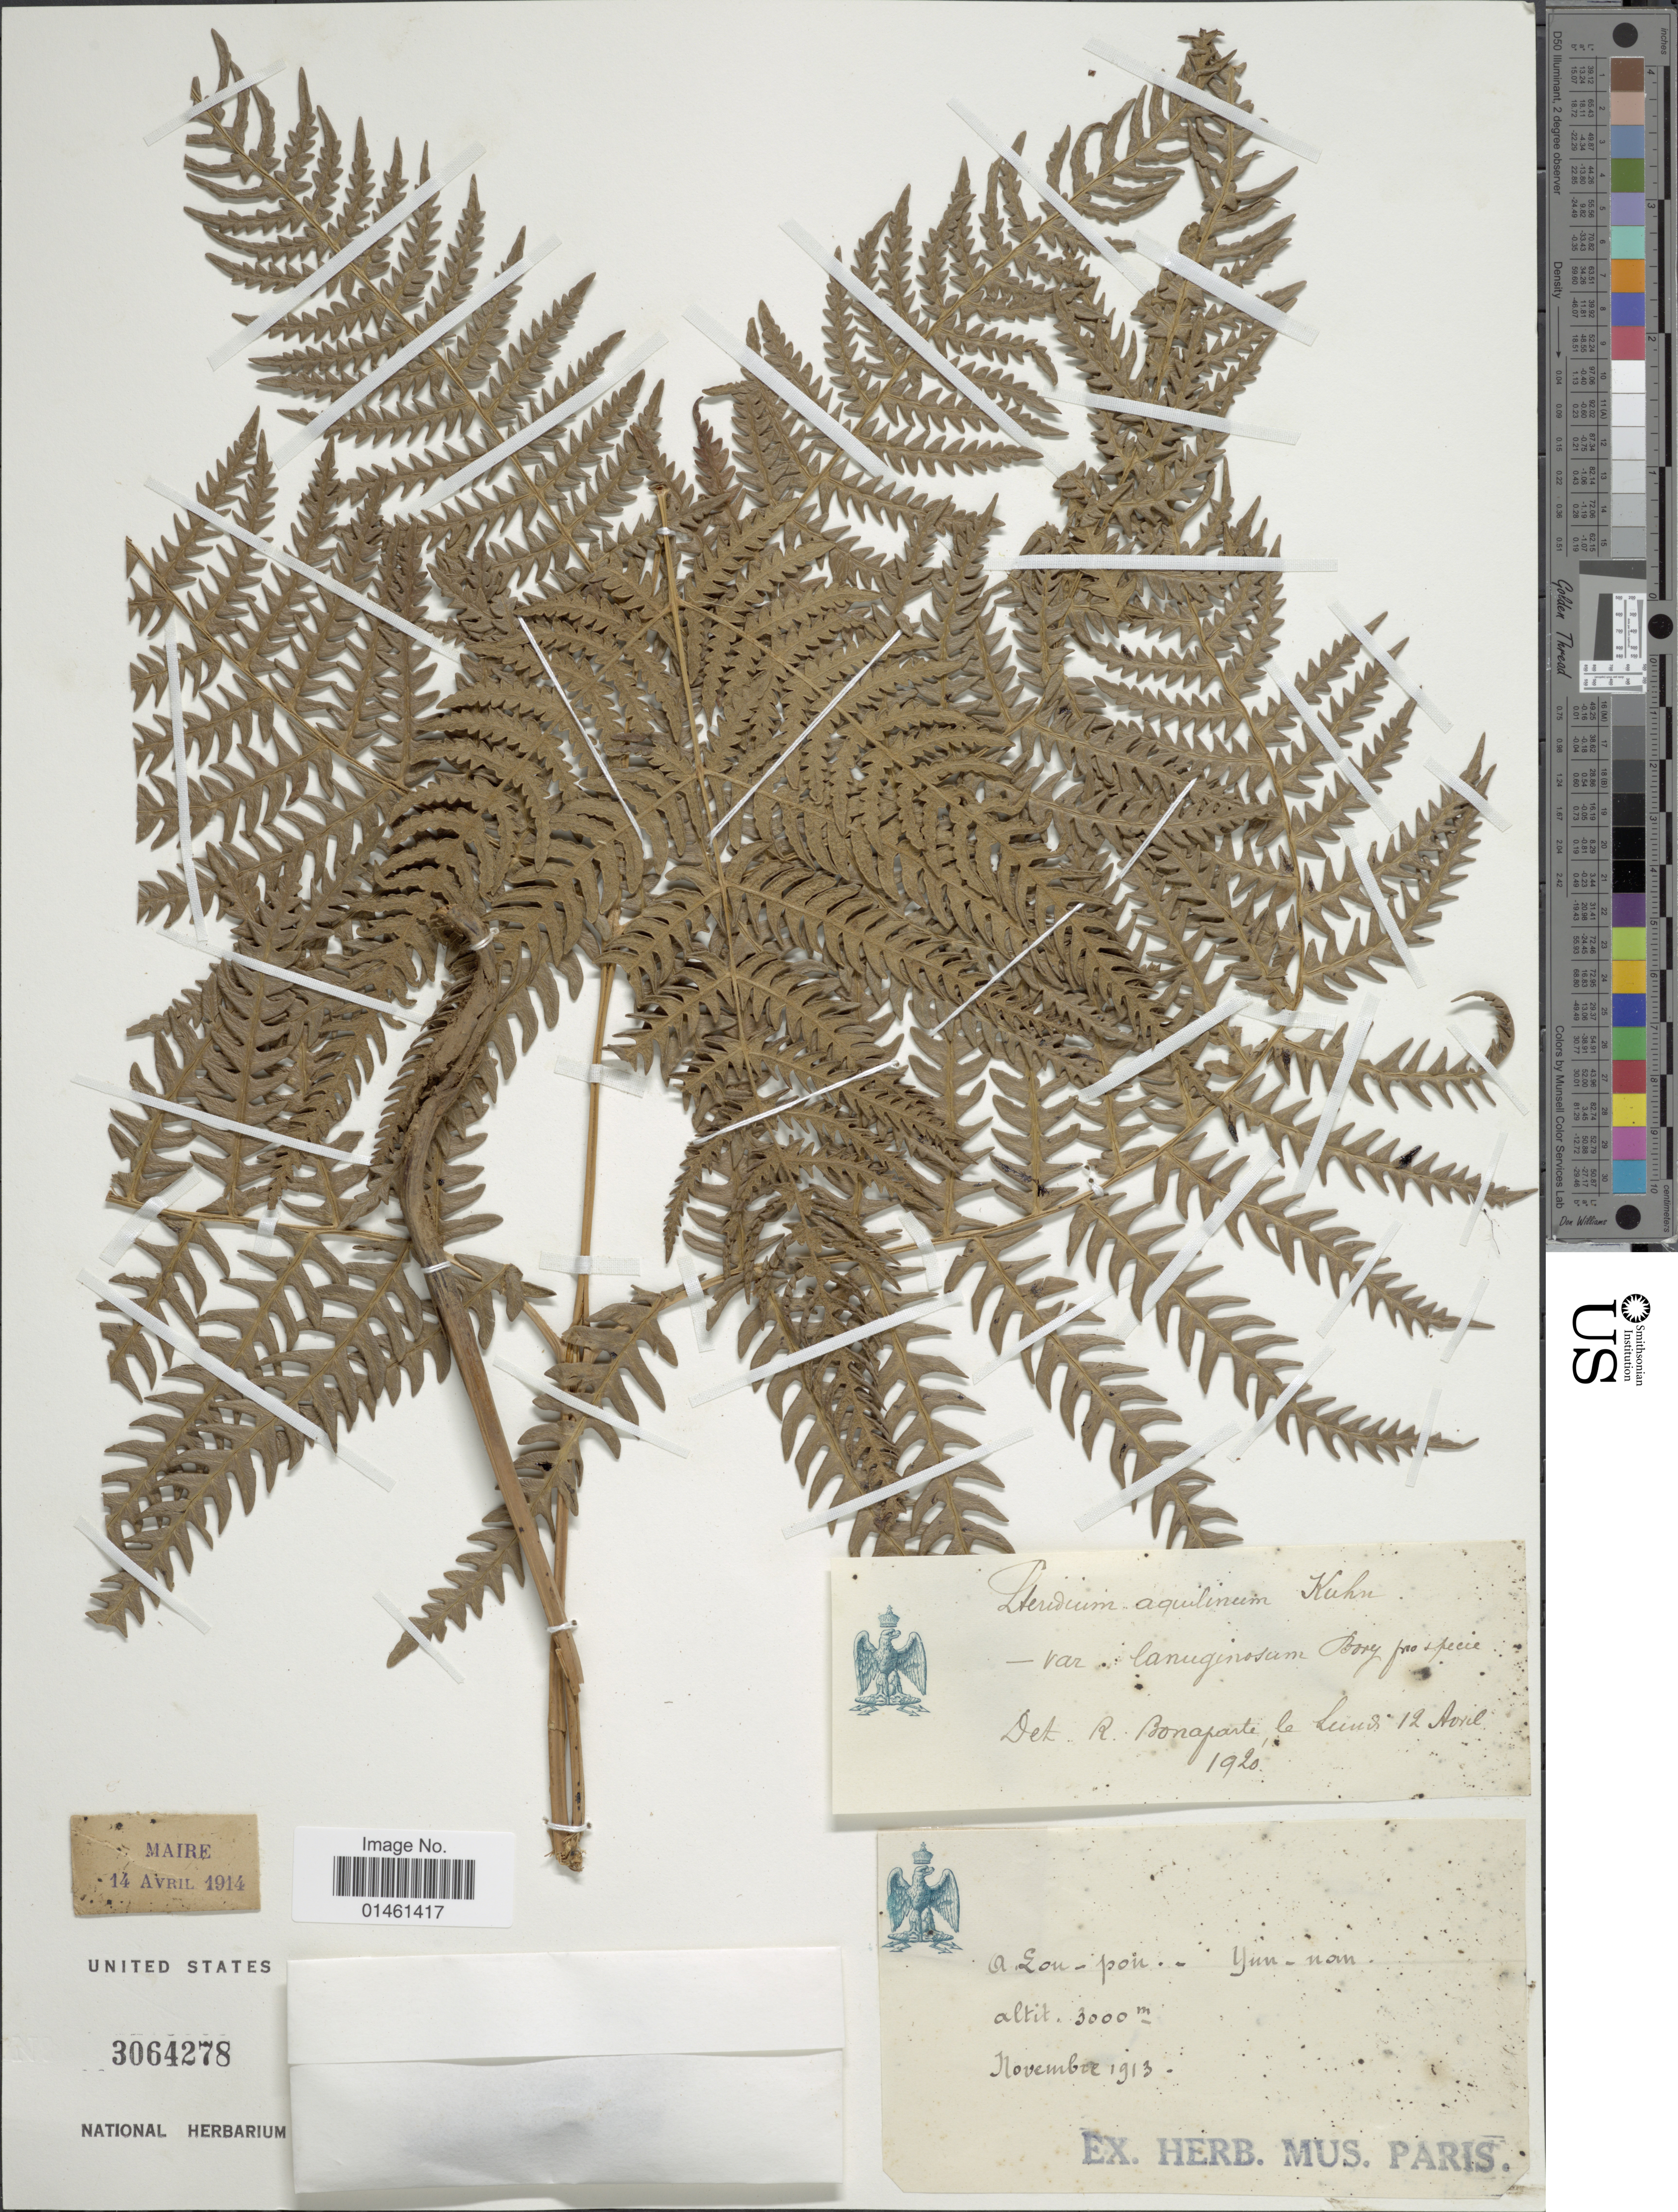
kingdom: Plantae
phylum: Tracheophyta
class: Polypodiopsida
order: Polypodiales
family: Dennstaedtiaceae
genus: Pteridium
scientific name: Pteridium aquilinum var. wightianum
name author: (J. Agardh) R.M. Tryon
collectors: ex herb. Mus. Paris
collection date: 1913-11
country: China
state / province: Yunnan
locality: A Lou-pon, Yun-Nan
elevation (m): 3000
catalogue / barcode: US 3064278